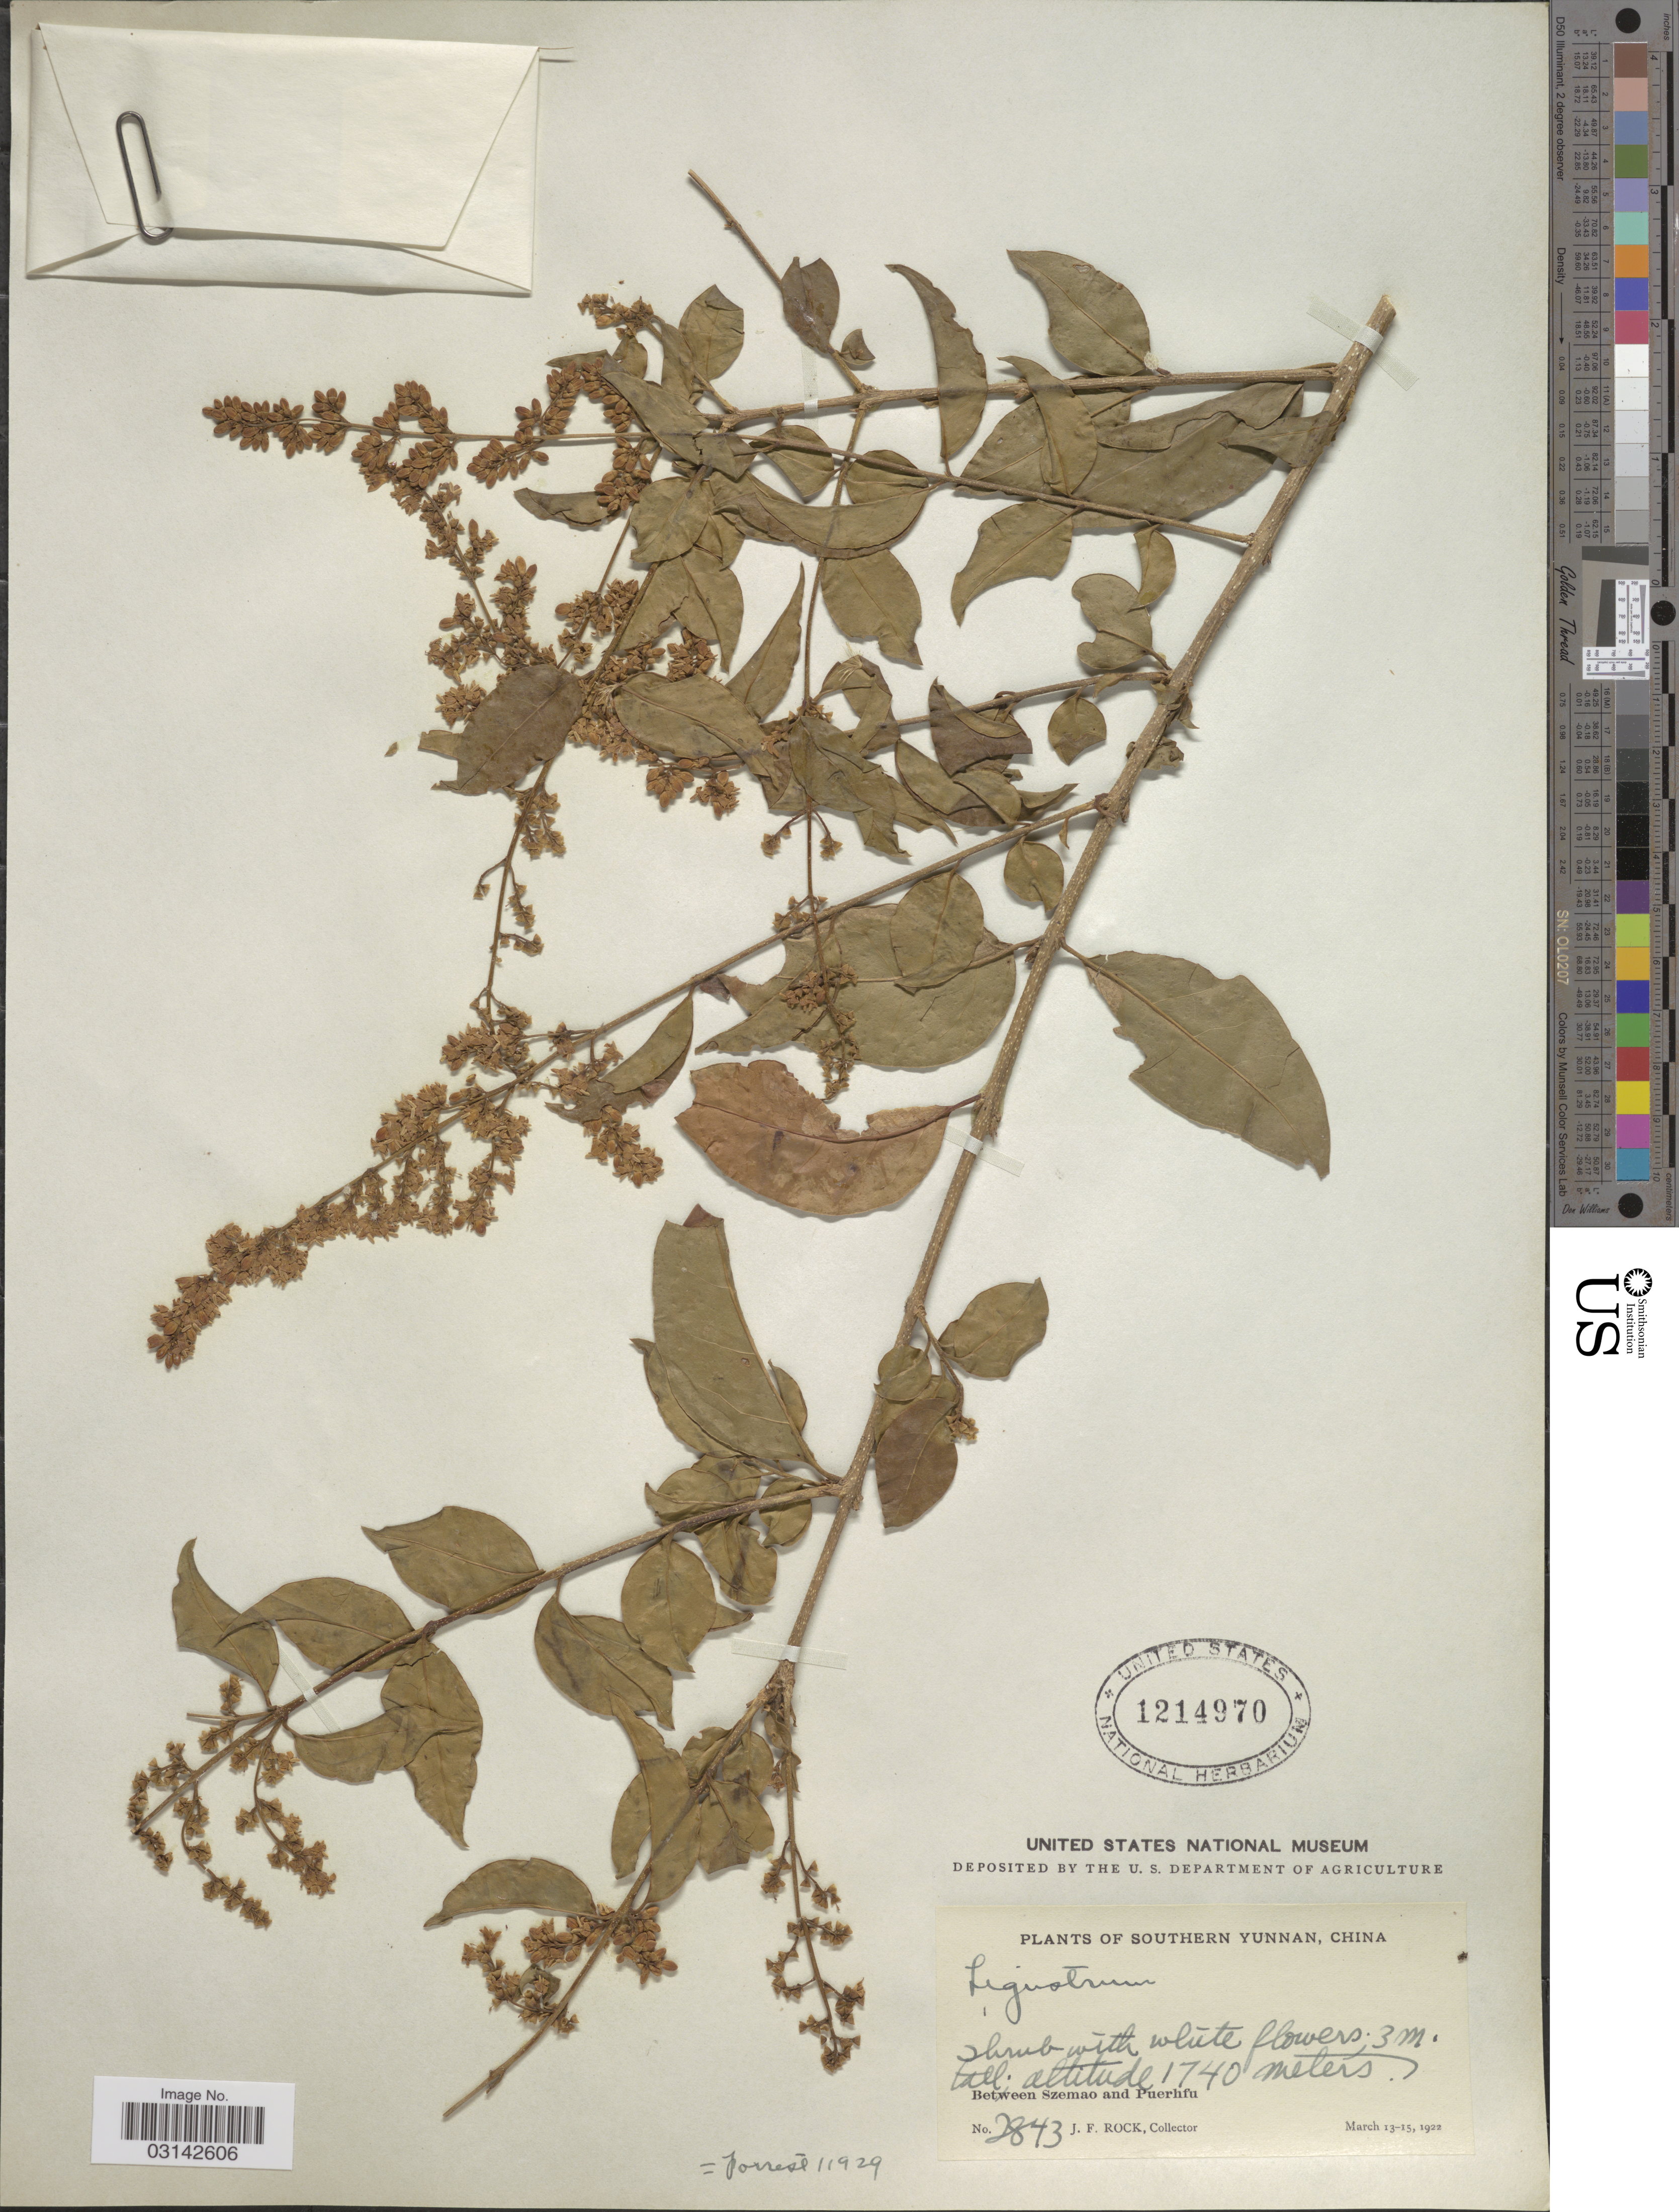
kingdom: Plantae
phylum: Tracheophyta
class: Magnoliopsida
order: Lamiales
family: Oleaceae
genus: Ligustrum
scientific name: Ligustrum sp.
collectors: J. Rock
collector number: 2843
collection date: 1922-03-13/1922-03-15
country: China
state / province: Yunnan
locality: Southern Yunnan, Between Szemao and Puerhfu.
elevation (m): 1740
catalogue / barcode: US 1214970